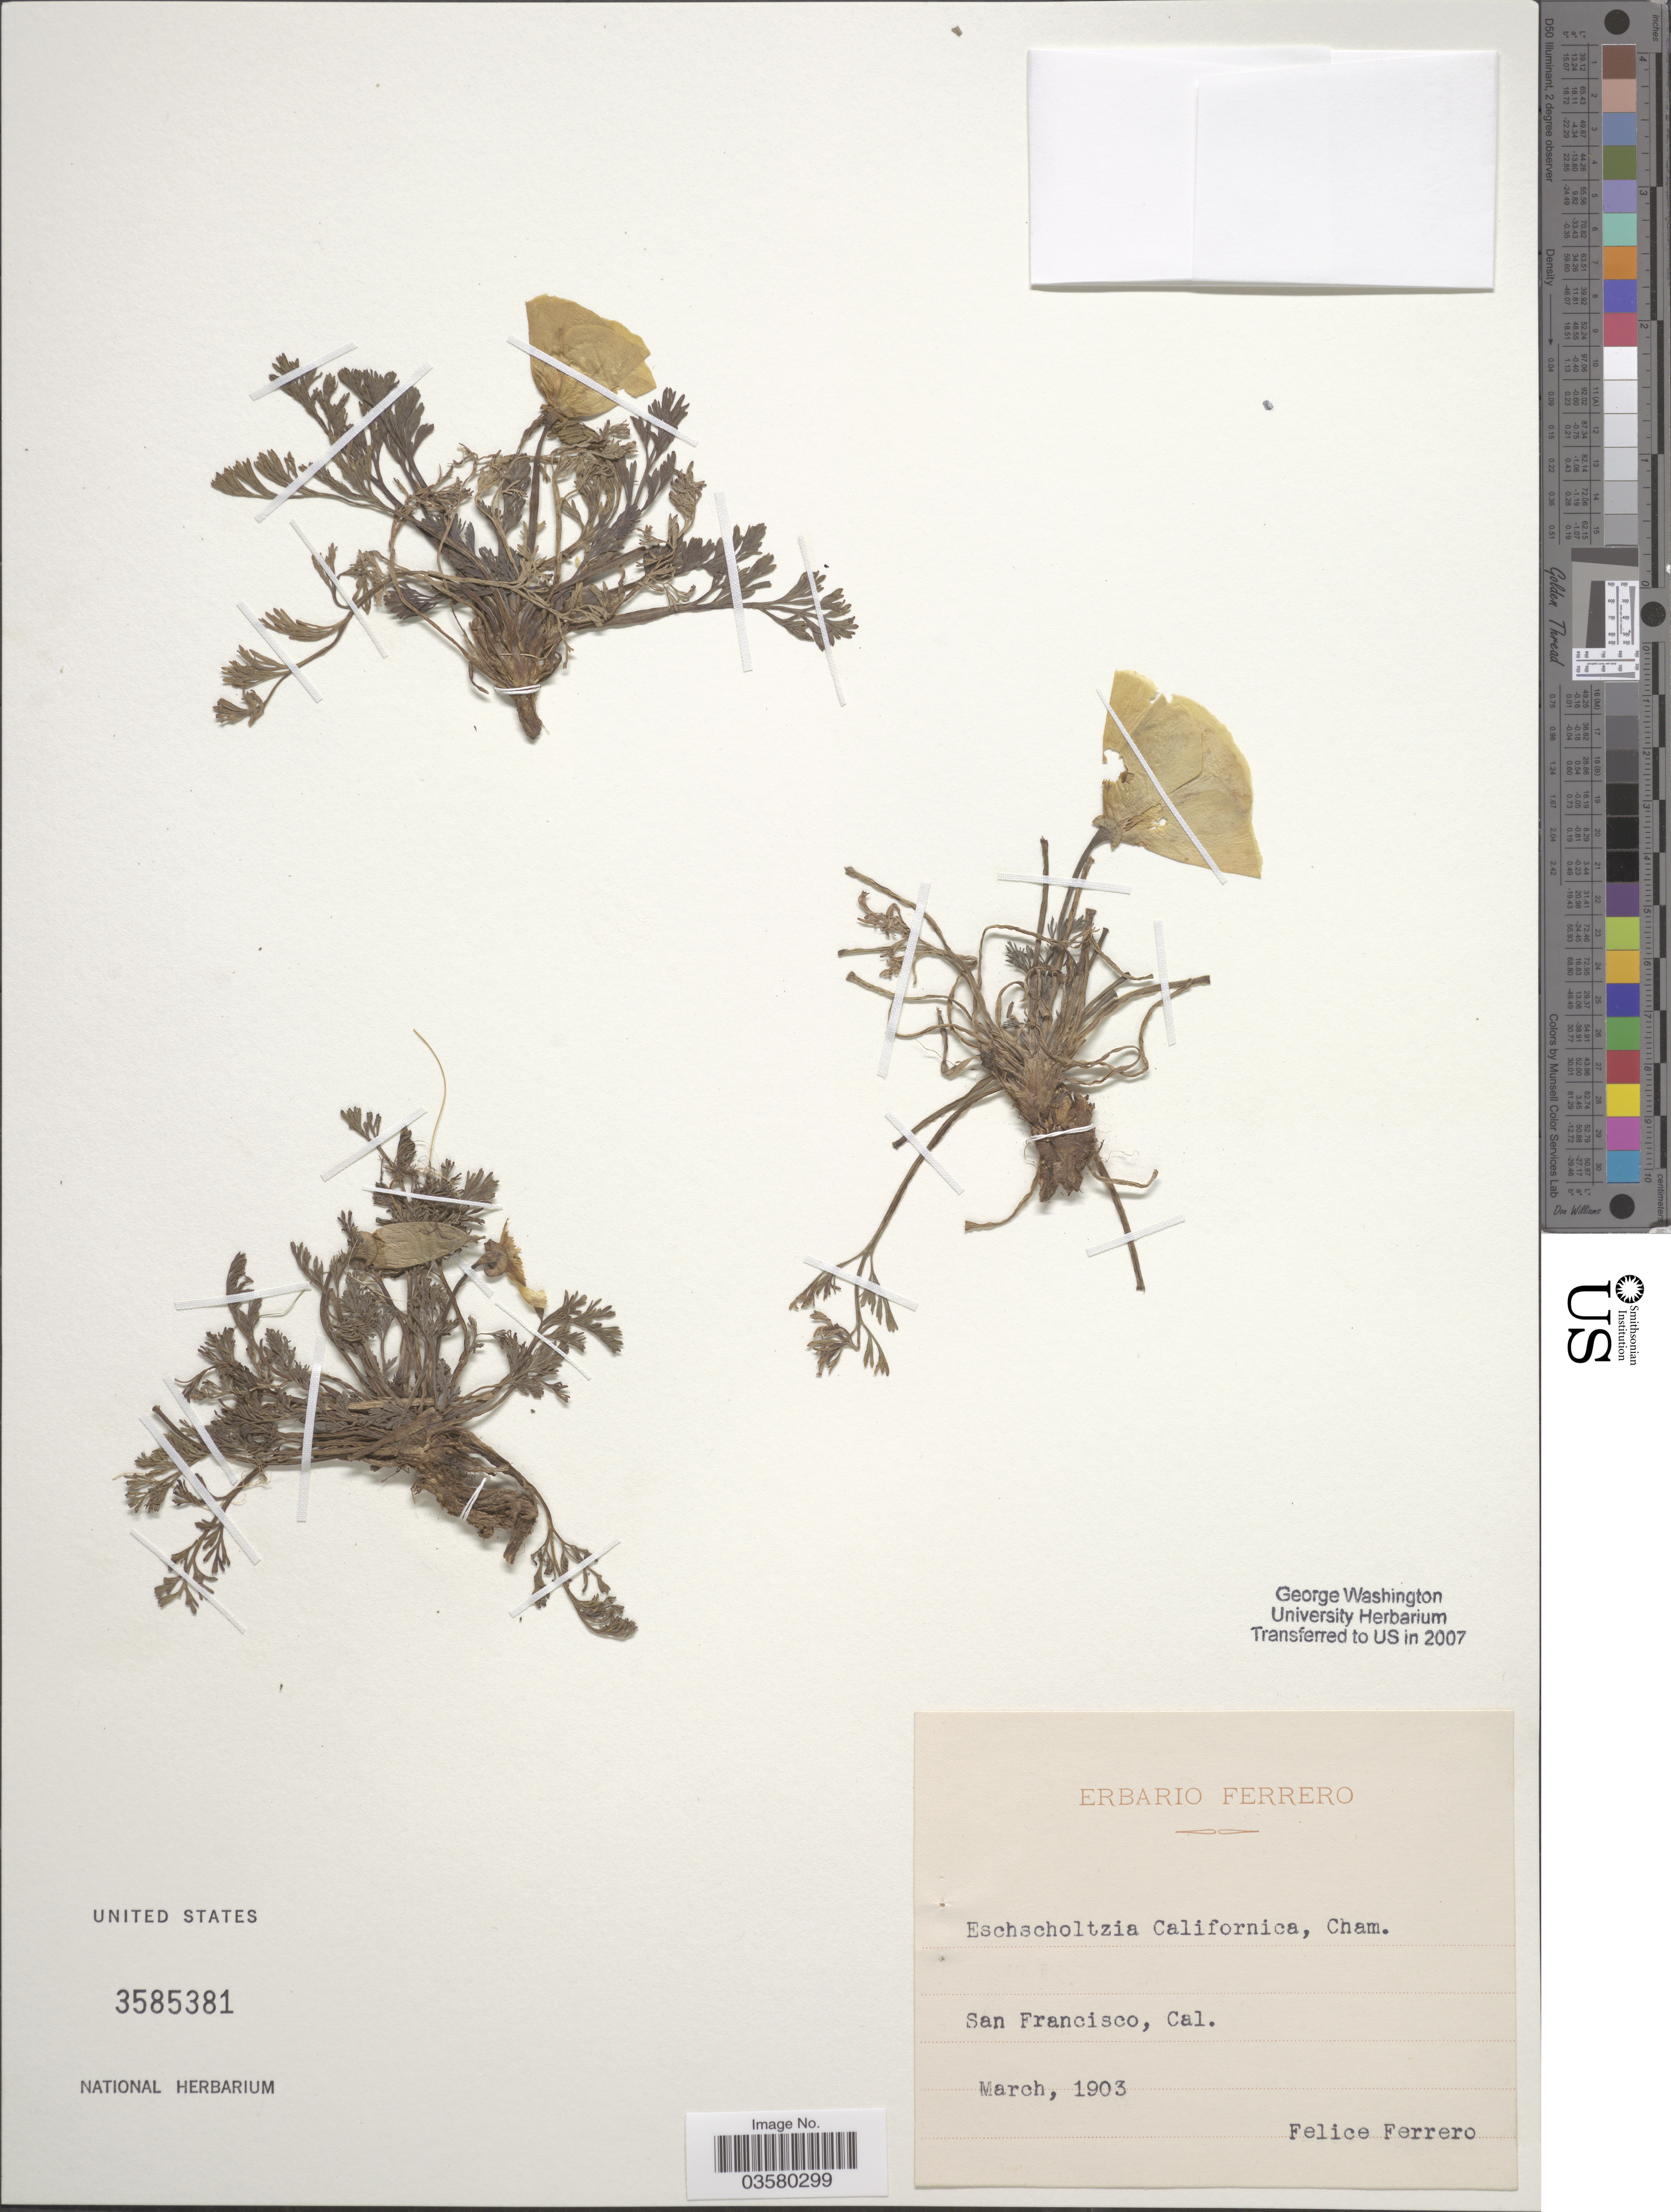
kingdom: Plantae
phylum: Tracheophyta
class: Magnoliopsida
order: Ranunculales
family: Papaveraceae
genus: Eschscholzia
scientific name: Eschscholzia californica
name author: Cham.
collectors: F. Ferrero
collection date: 1903-03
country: United States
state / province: California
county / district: San Francisco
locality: San Francisco.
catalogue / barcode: US 3585381